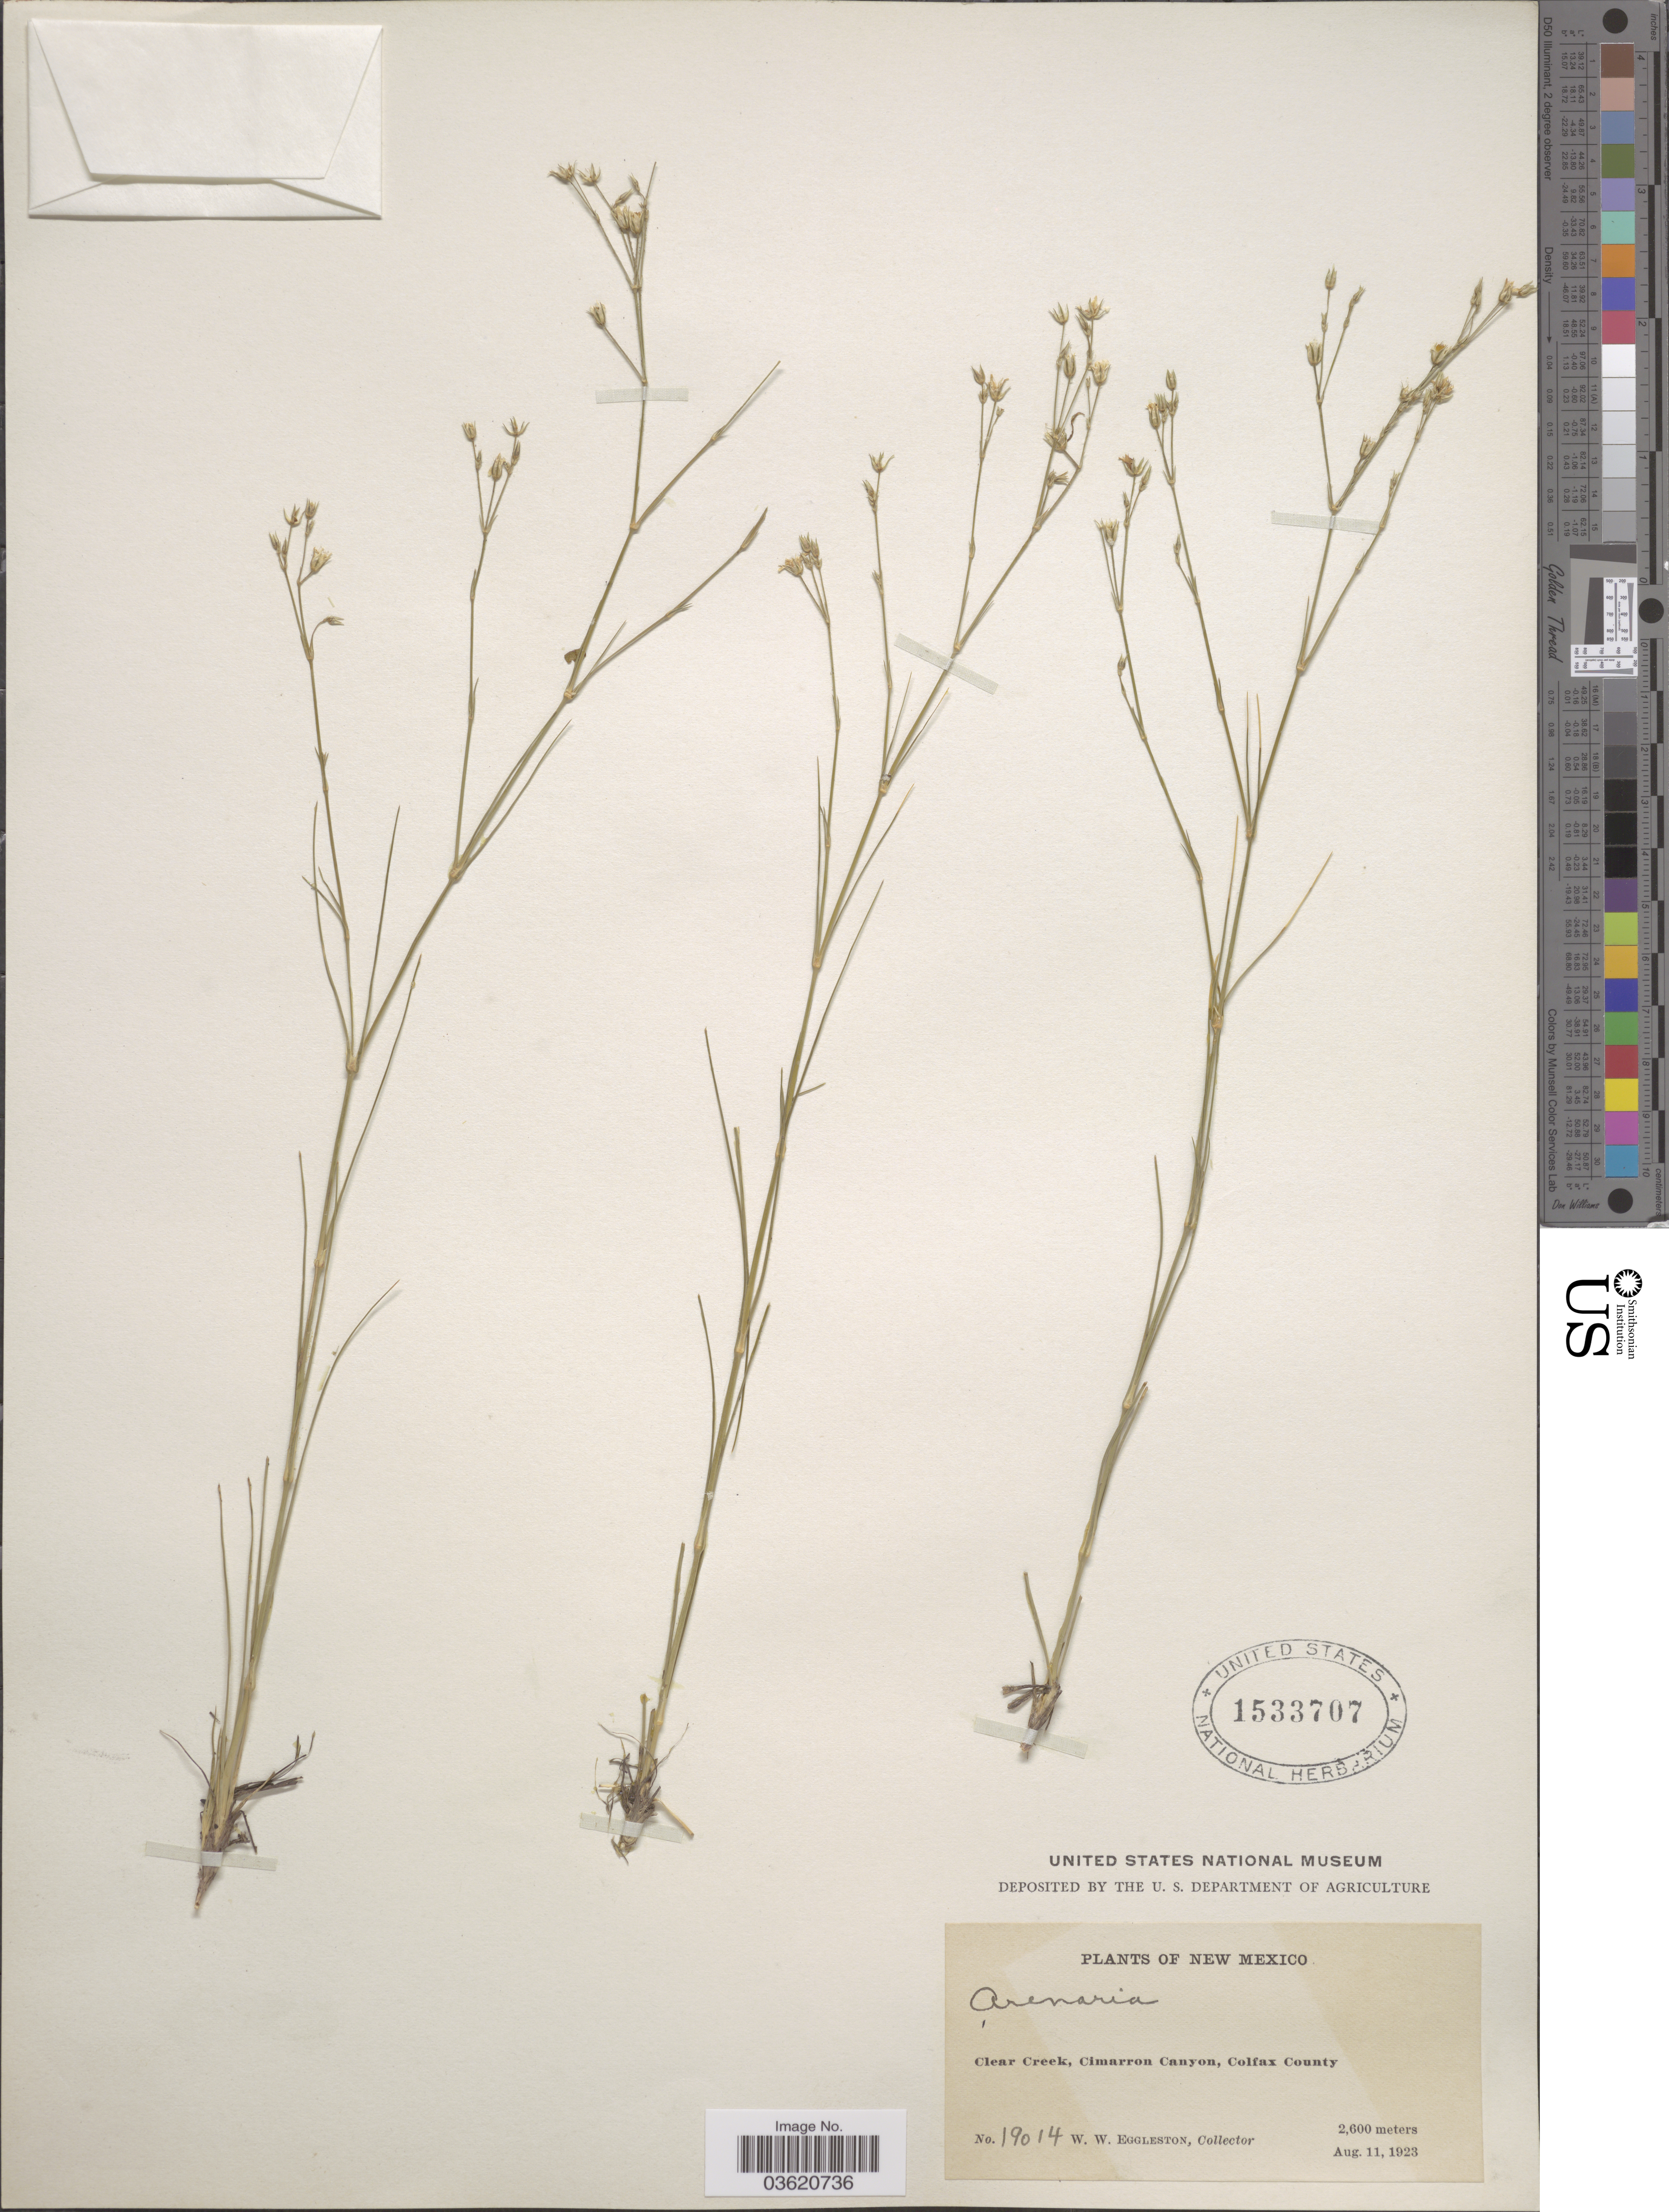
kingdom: Plantae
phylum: Tracheophyta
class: Magnoliopsida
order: Caryophyllales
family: Caryophyllaceae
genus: Eremogone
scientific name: Eremogone fendleri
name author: (A. Gray) Ikonn.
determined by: U.S. National Herbarium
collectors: W. W. Eggleston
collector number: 19014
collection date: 1923-08-11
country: United States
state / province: New Mexico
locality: Clear Creek, Cimarron County, Colfax County.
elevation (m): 2600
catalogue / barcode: US 1533707